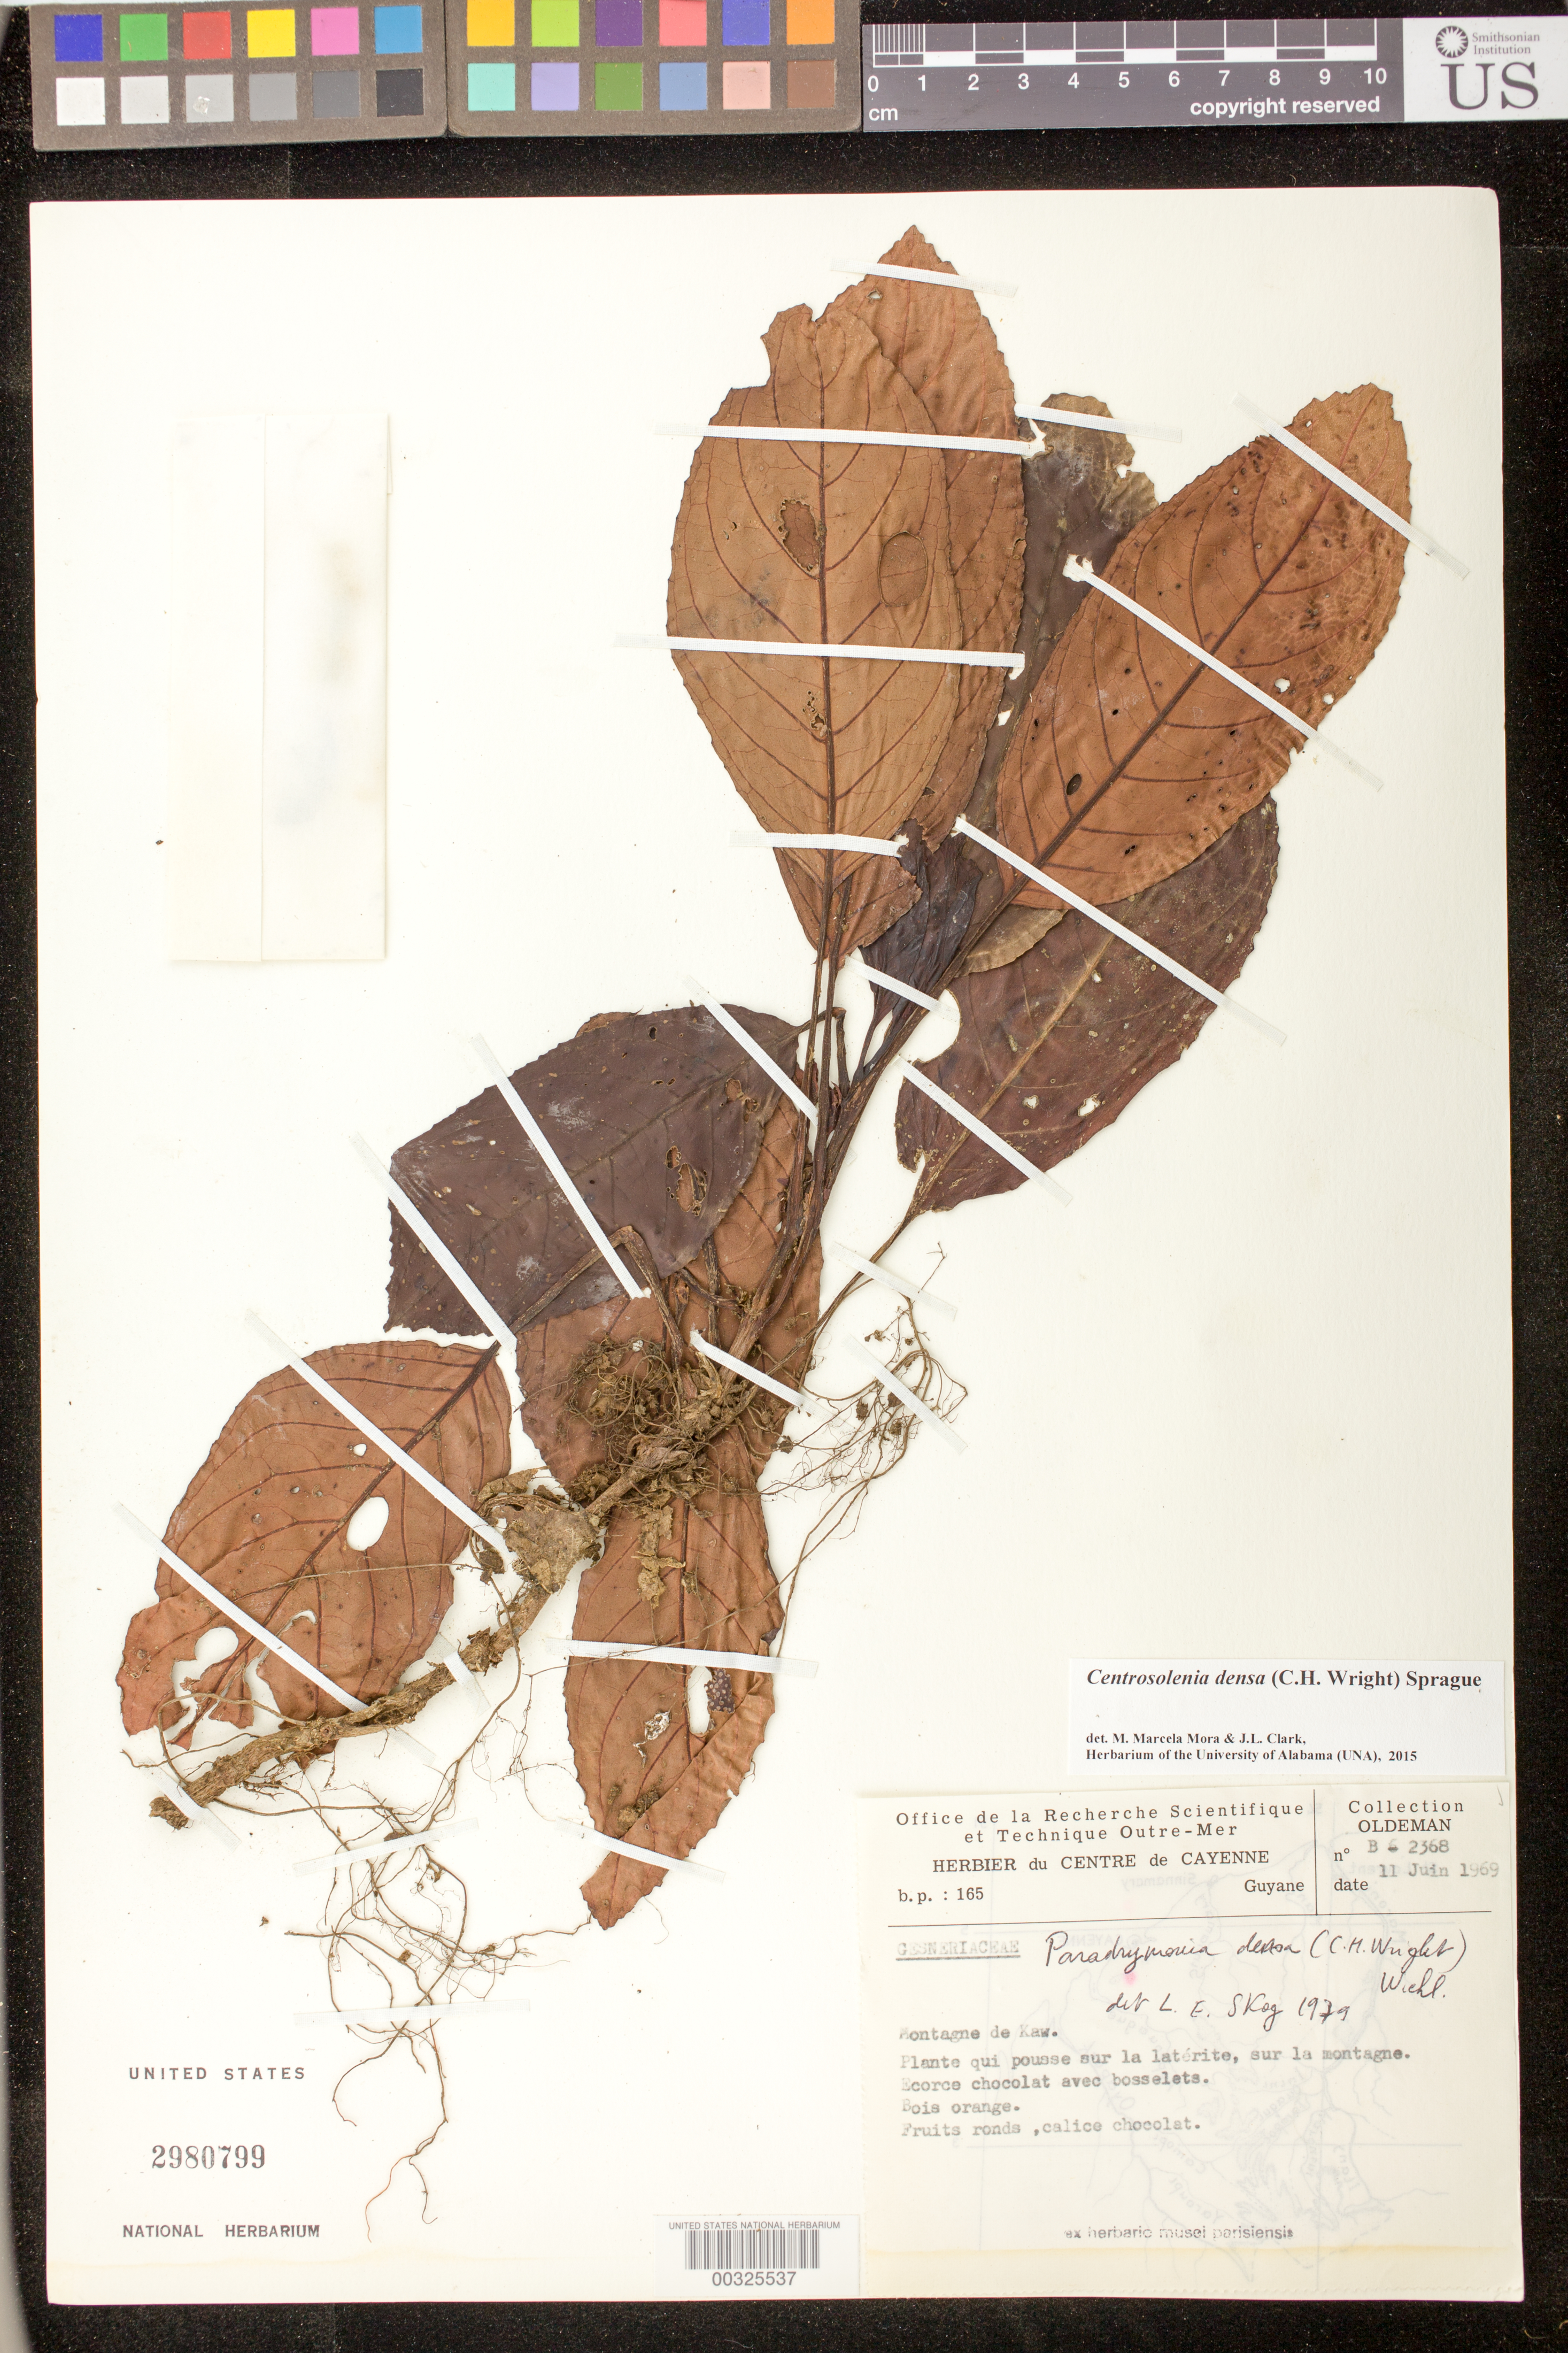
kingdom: Plantae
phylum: Tracheophyta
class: Magnoliopsida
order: Lamiales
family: Gesneriaceae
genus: Centrosolenia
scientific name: Centrosolenia densa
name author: (C.H. Wright) Sprague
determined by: Mora, M. M.; Clark, J. L.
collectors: R. Oldeman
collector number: B- 2368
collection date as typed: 11 Jun 1969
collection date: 1969-06-11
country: French Guiana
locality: Montagne de Kaw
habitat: Plante qui pousse sur la latérite, sur la montagne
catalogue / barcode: US 2980799